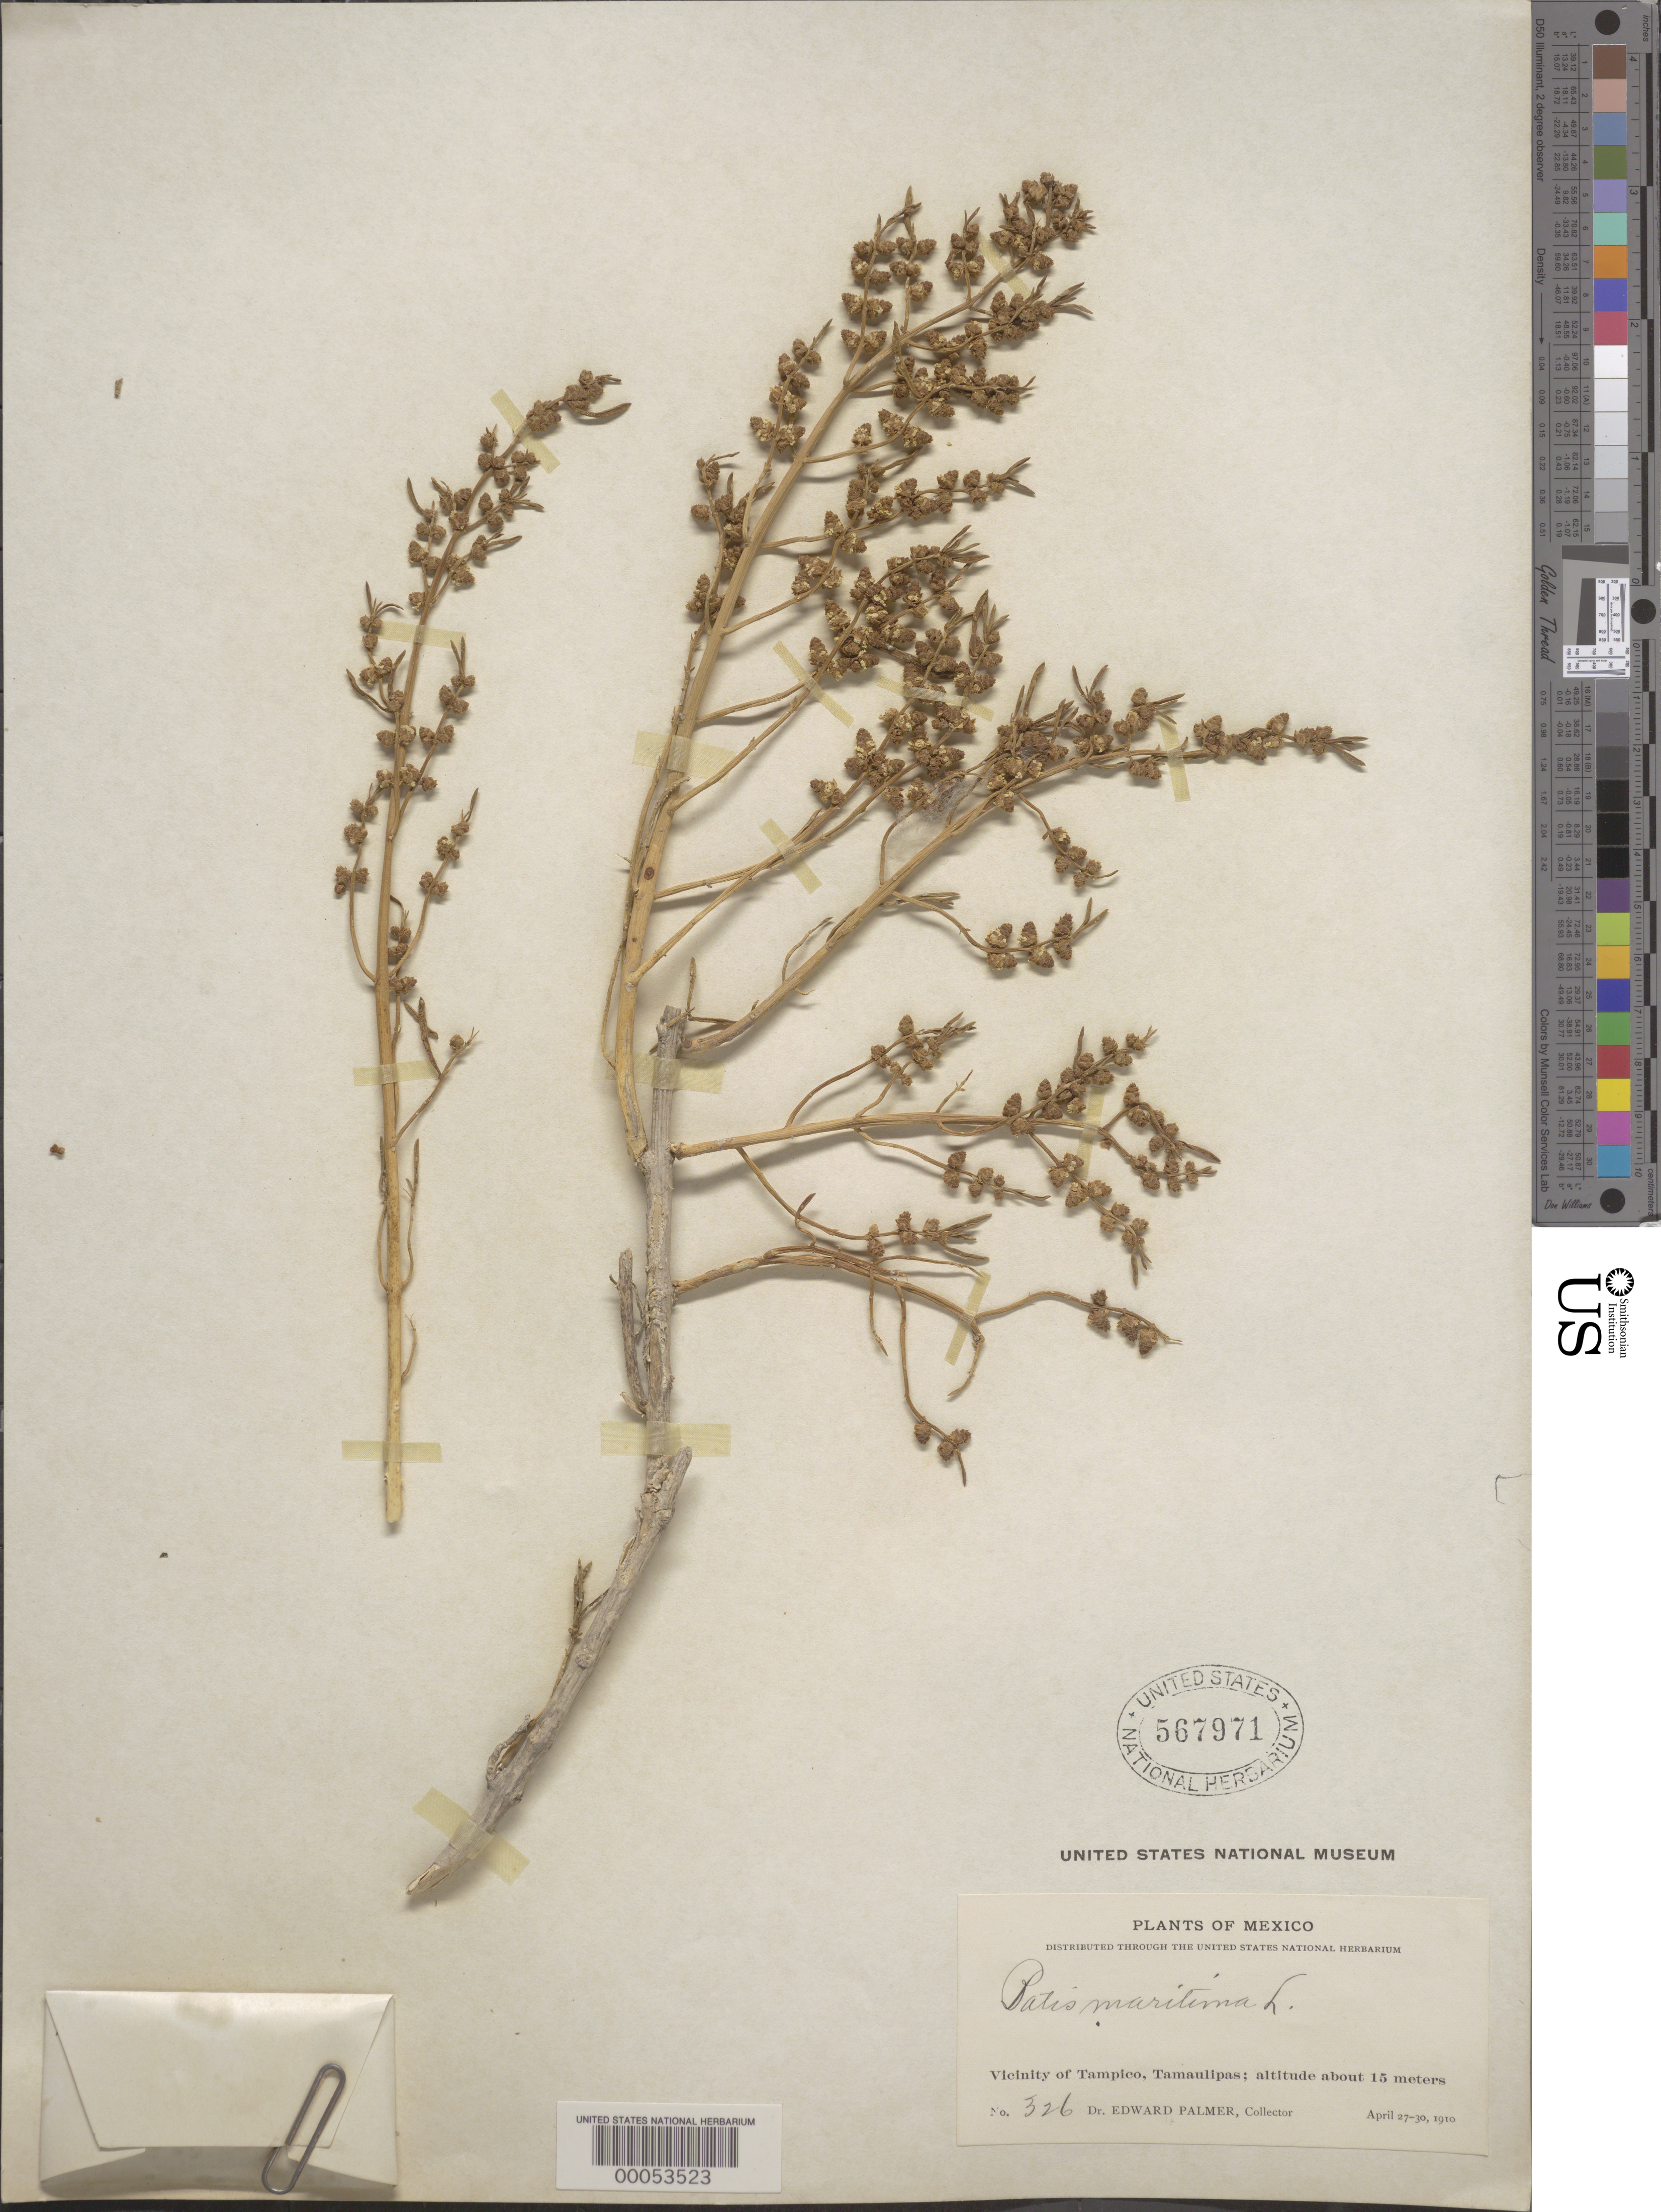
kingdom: Plantae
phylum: Tracheophyta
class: Magnoliopsida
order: Brassicales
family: Bataceae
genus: Batis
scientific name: Batis maritima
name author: L.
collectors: E. Palmer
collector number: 326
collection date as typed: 27 Apr 1910 to 30 Apr 1910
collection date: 1910-04-27/1910-04-30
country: Mexico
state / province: Tamaulipas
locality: Tampico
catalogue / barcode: US 567971